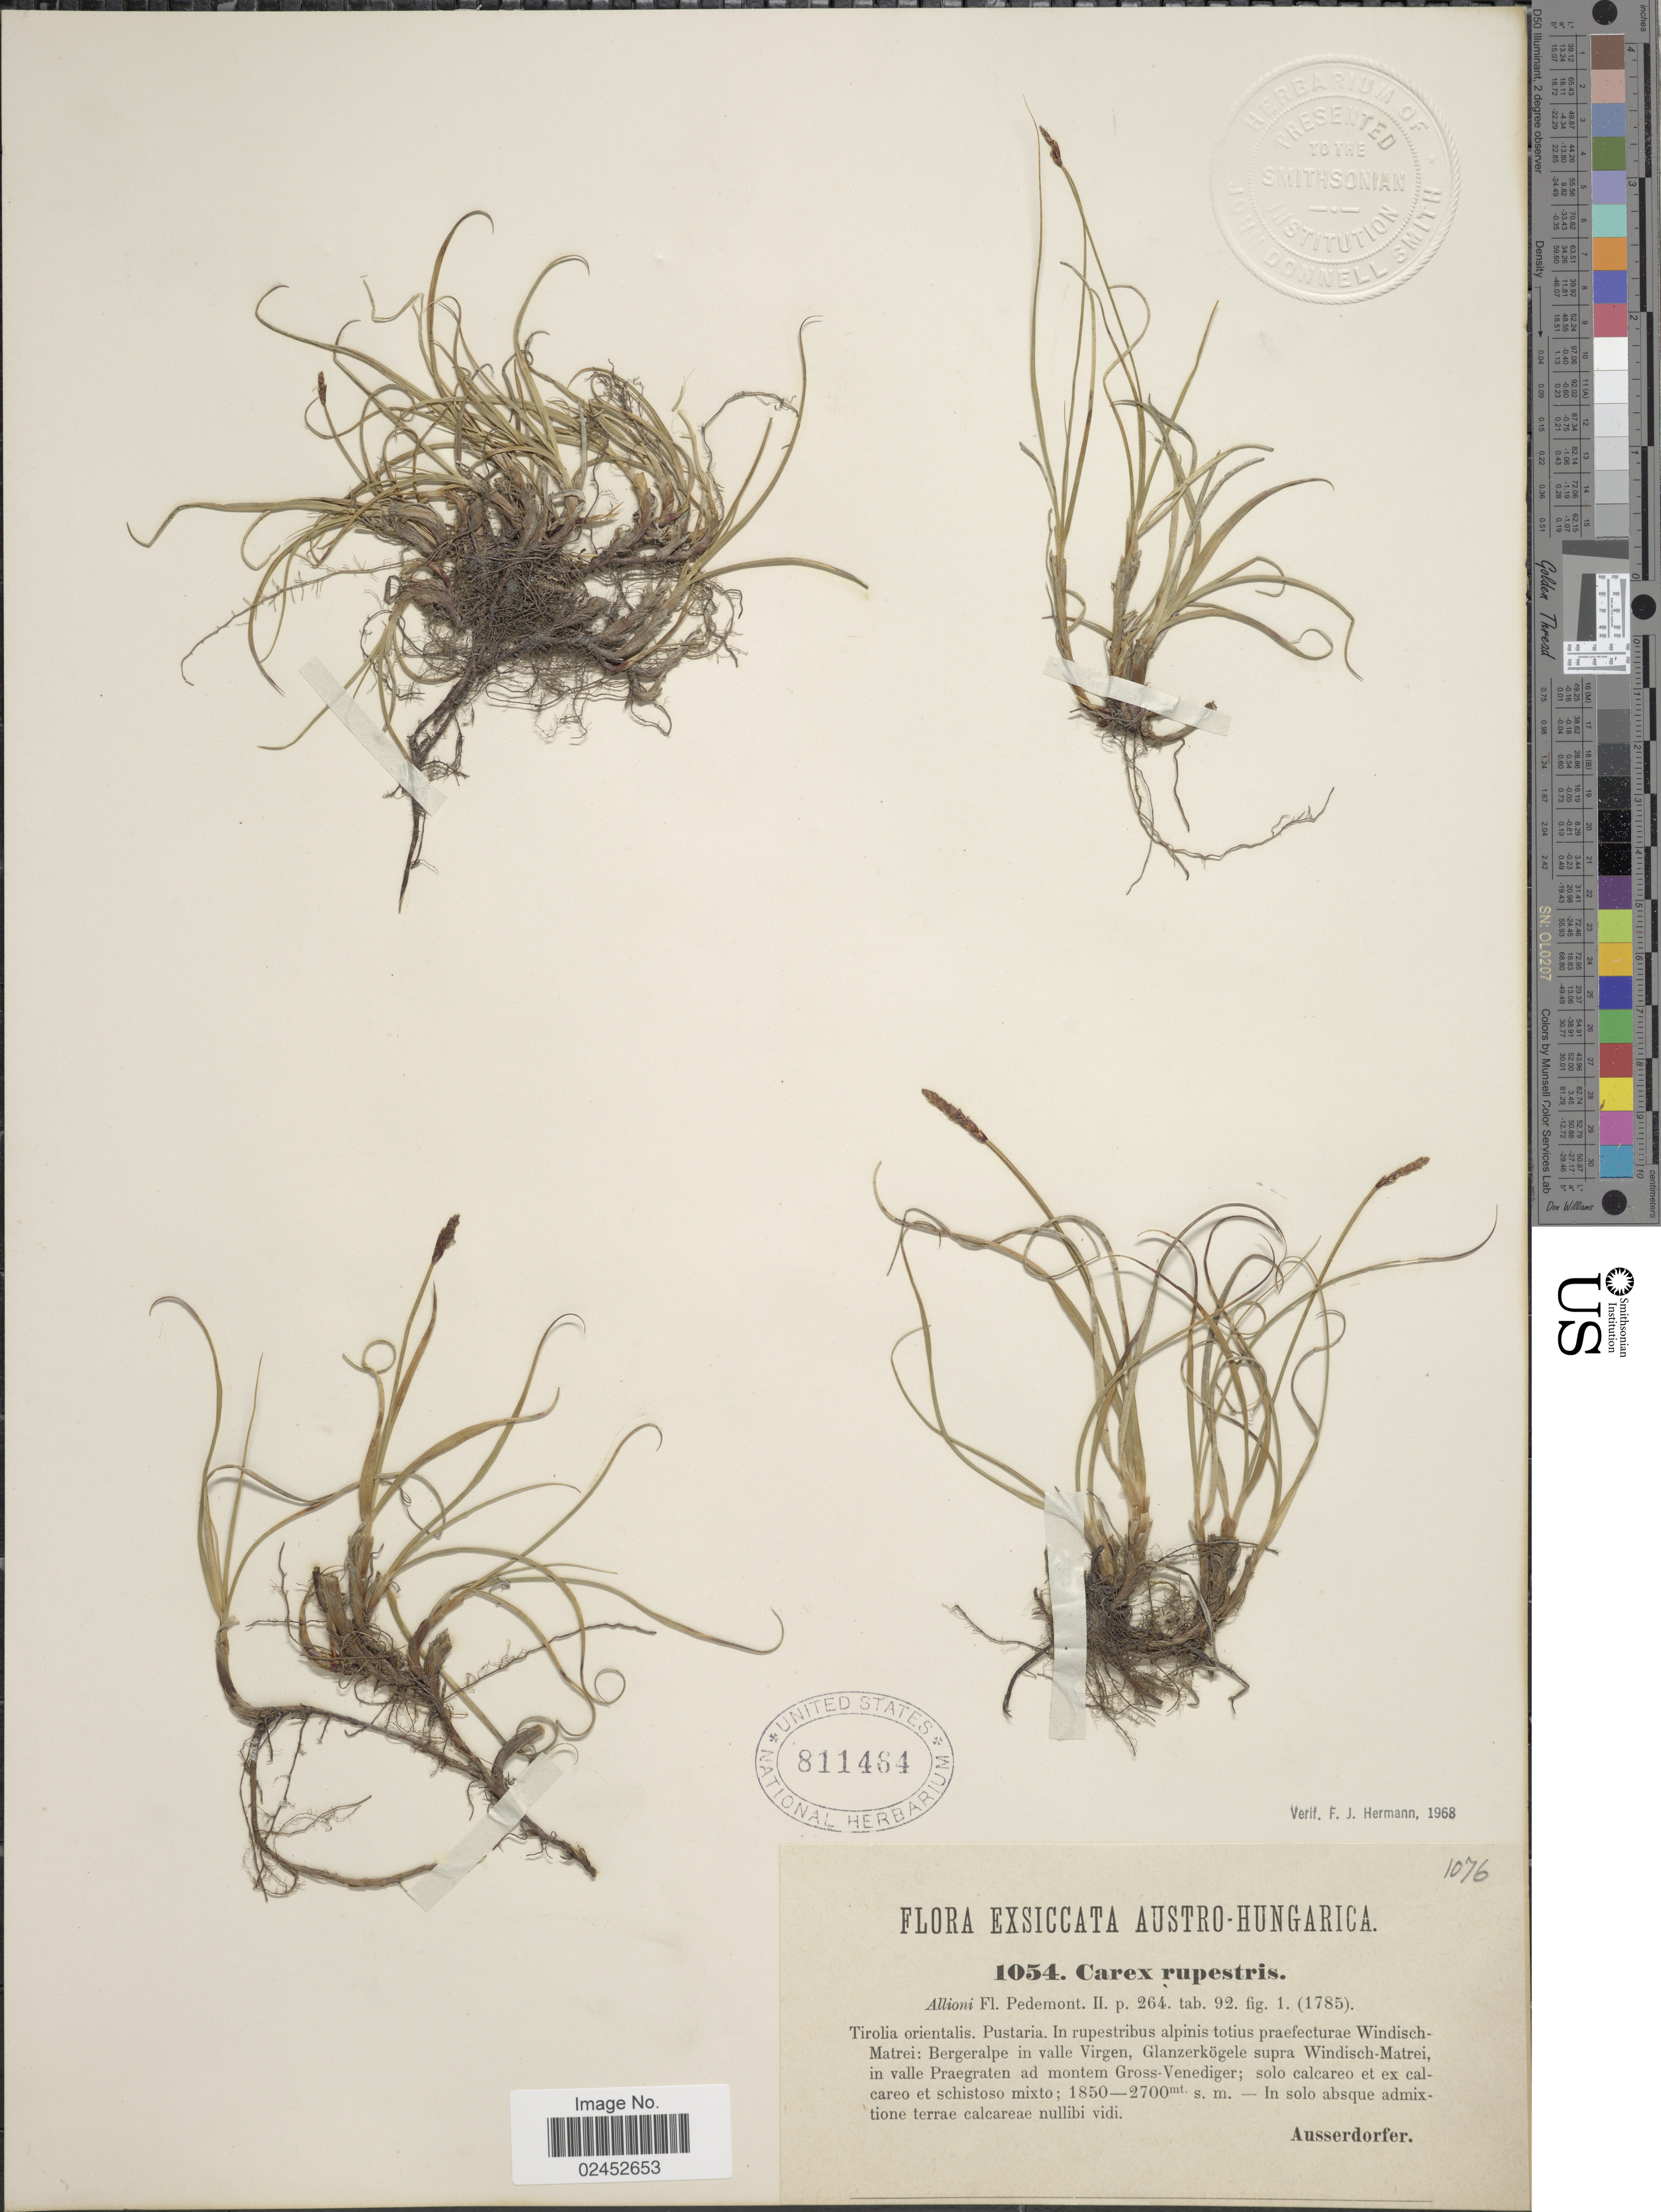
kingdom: Plantae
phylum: Tracheophyta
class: Liliopsida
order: Poales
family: Cyperaceae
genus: Carex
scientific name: Carex rupestris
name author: All.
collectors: A. Ausserdorfer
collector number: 1054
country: Austria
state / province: Tirol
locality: Austro-Hungarica, Tirolia orientalis, Pustaria, in rupestribus alpinis totius praefecturae Windisch-Matrei: Bergeralpe in valle Virgen, Glanzerkogele supra Windisch-Matrei, in valle Praegraten ad montem Gross-Venediger.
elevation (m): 1850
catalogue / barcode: US 811464